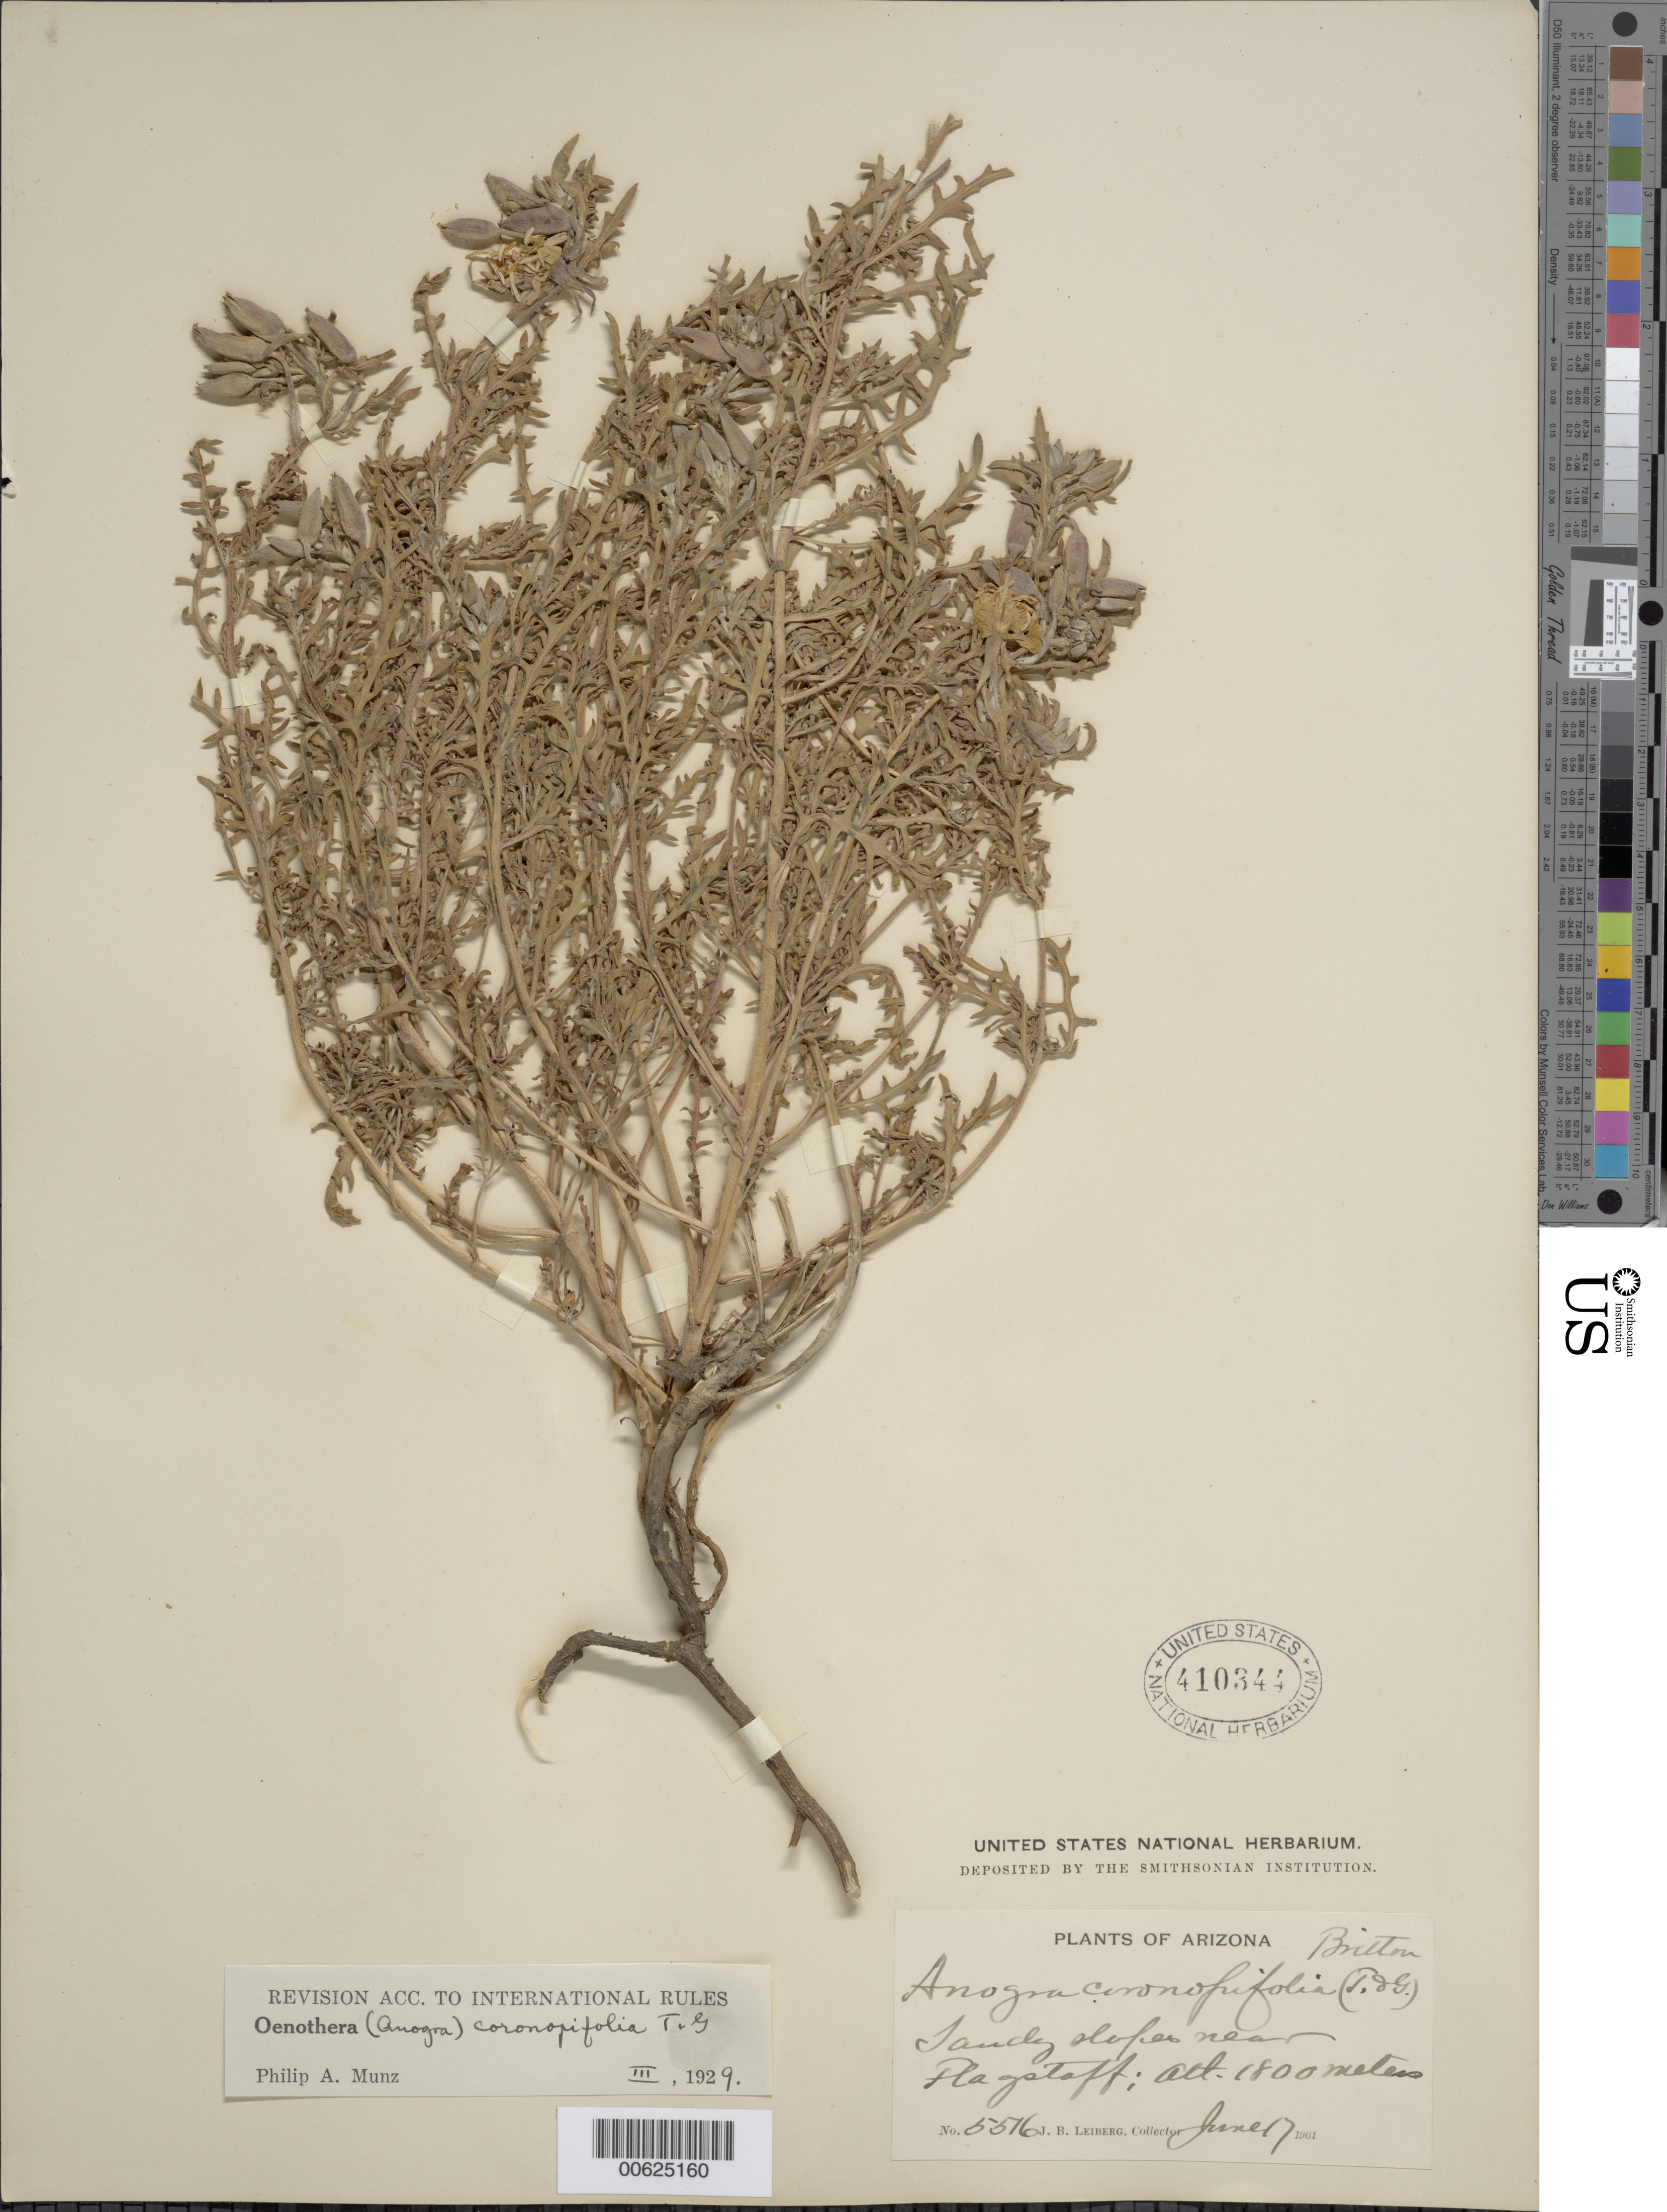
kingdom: Plantae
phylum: Tracheophyta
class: Magnoliopsida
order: Myrtales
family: Onagraceae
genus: Oenothera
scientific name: Oenothera coronopifolia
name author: Torr. & A. Gray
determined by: Munz, Philip A.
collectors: J. Leiberg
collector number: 5516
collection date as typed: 17 Jun 1901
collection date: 1901-06-17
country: United States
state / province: Arizona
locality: Near Flagstaff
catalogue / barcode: US 410344